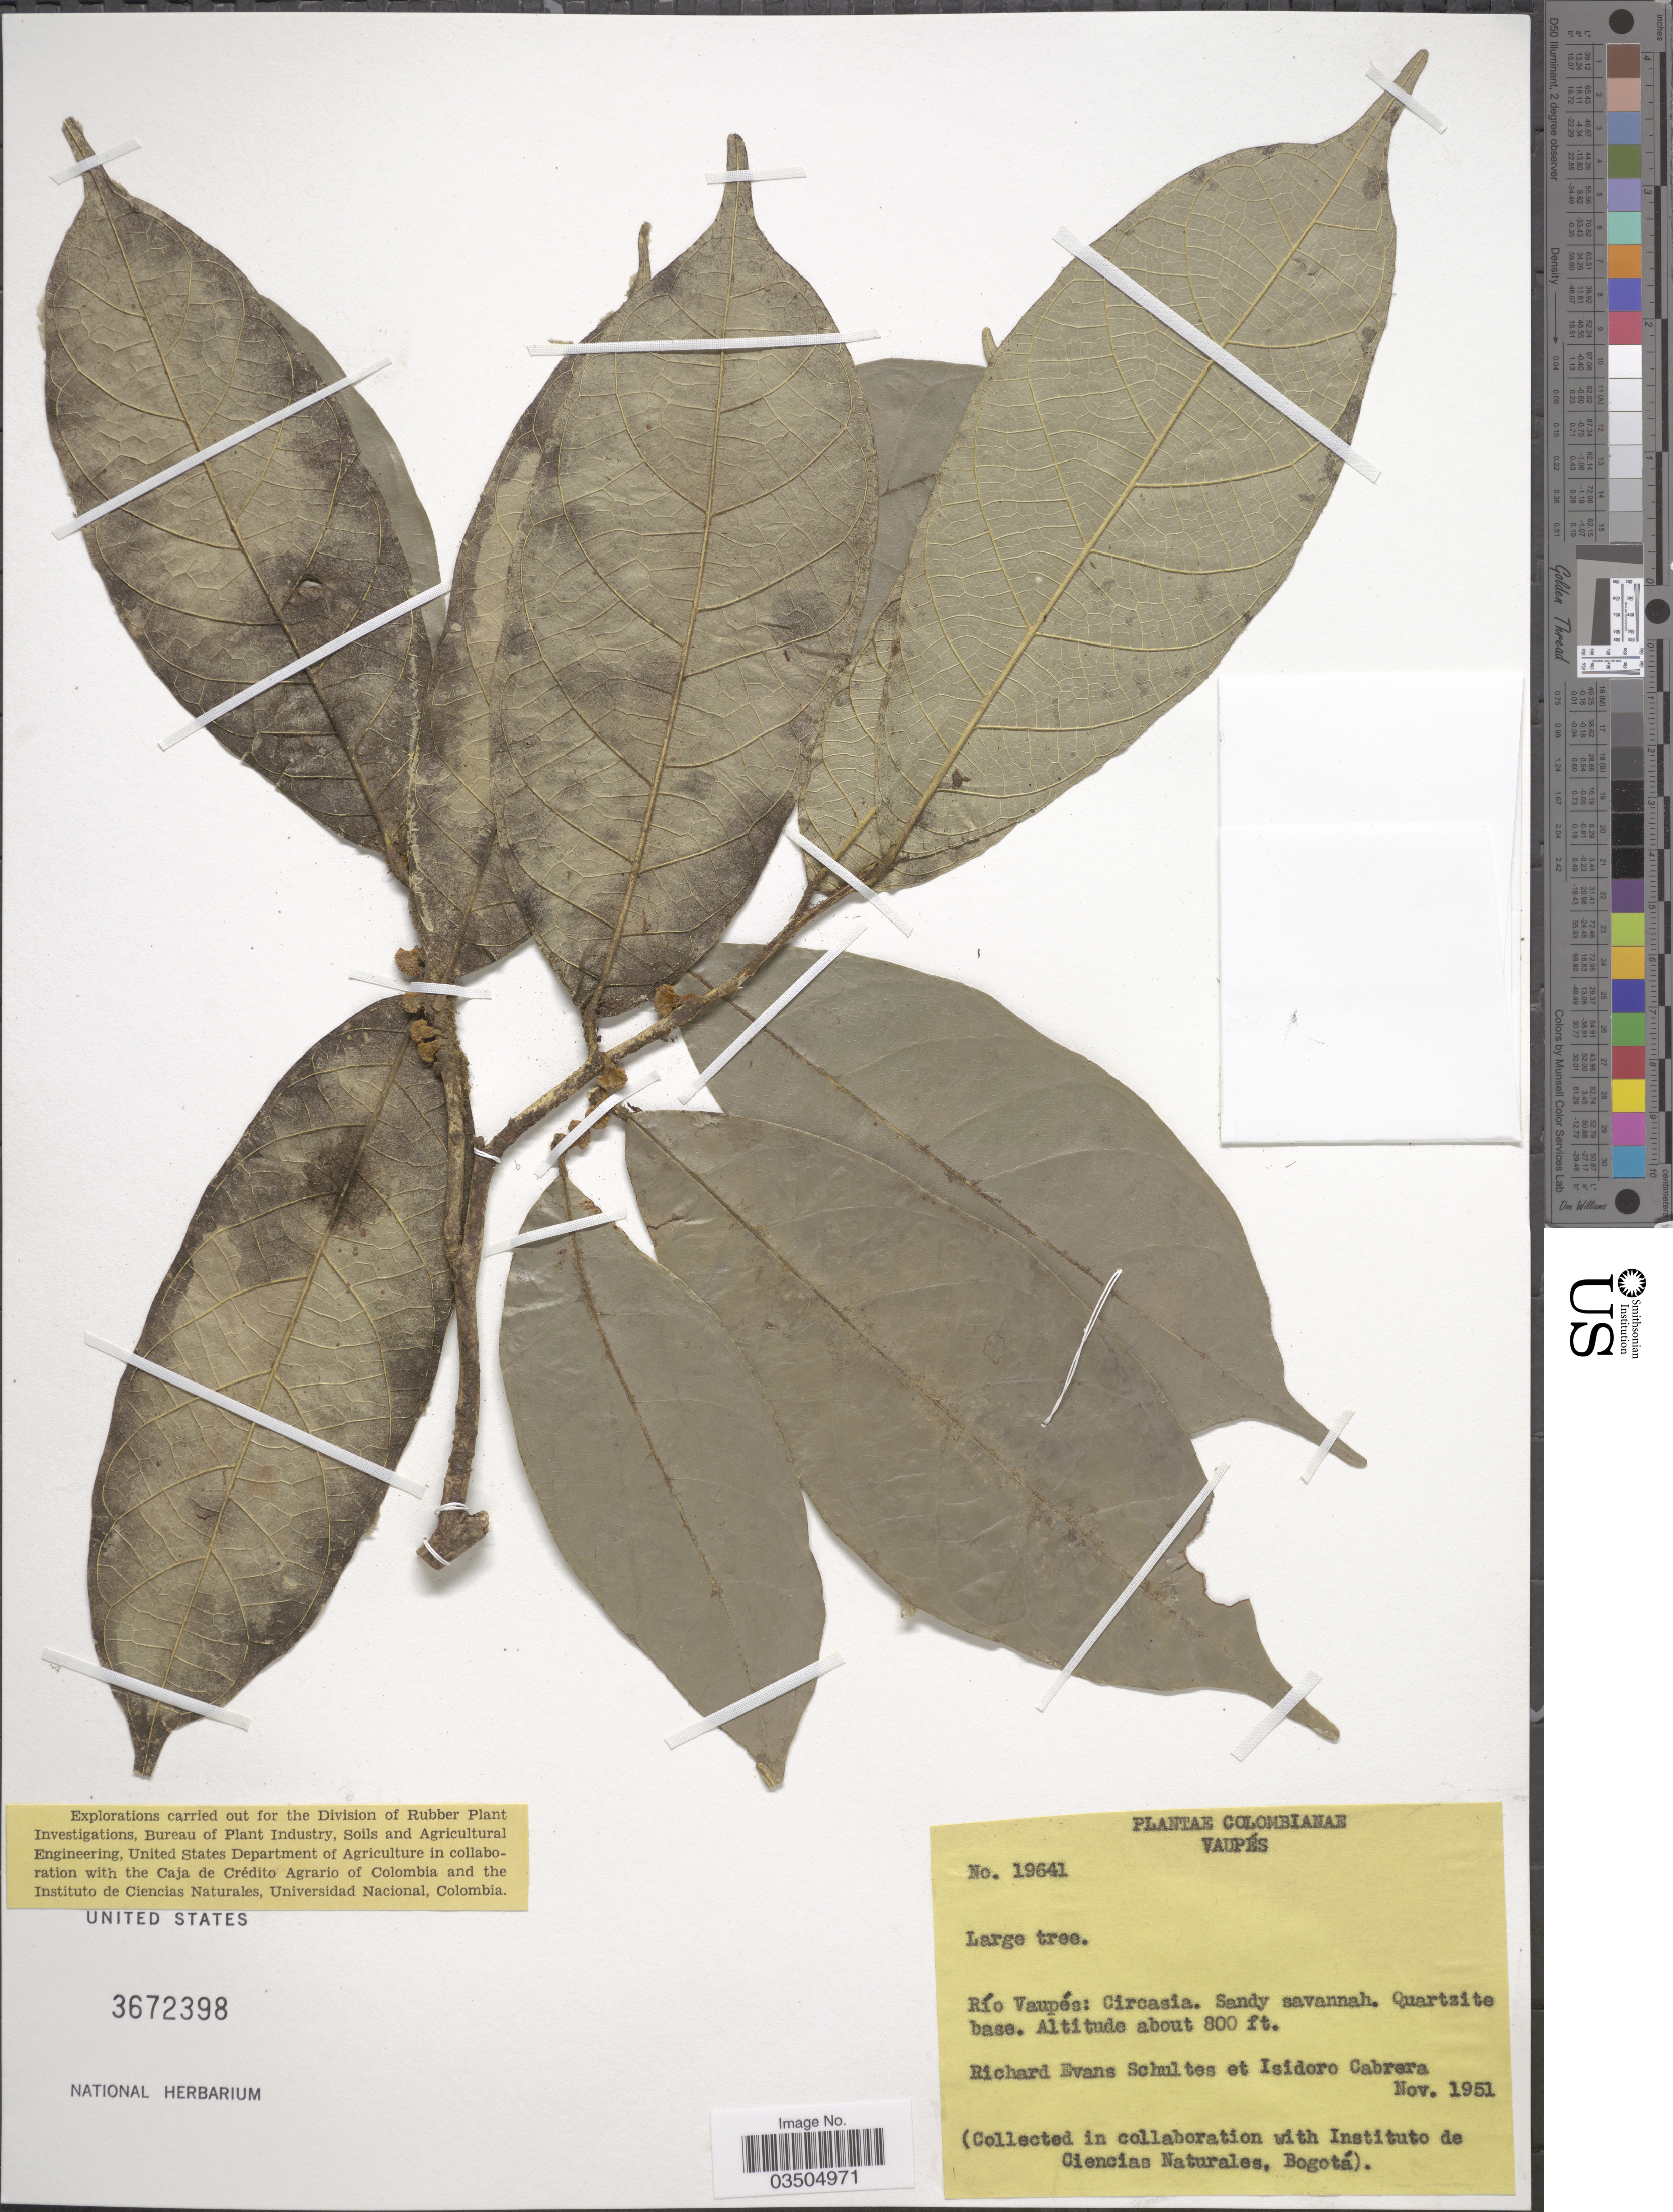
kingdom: Plantae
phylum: Tracheophyta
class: Magnoliopsida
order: Proteales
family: Proteaceae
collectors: R. E. Schultes & I. Cabrera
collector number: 19641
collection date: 1951-11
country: Colombia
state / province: Vaupés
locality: Río Vaupés: Circasia.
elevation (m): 244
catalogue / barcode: US 3672398